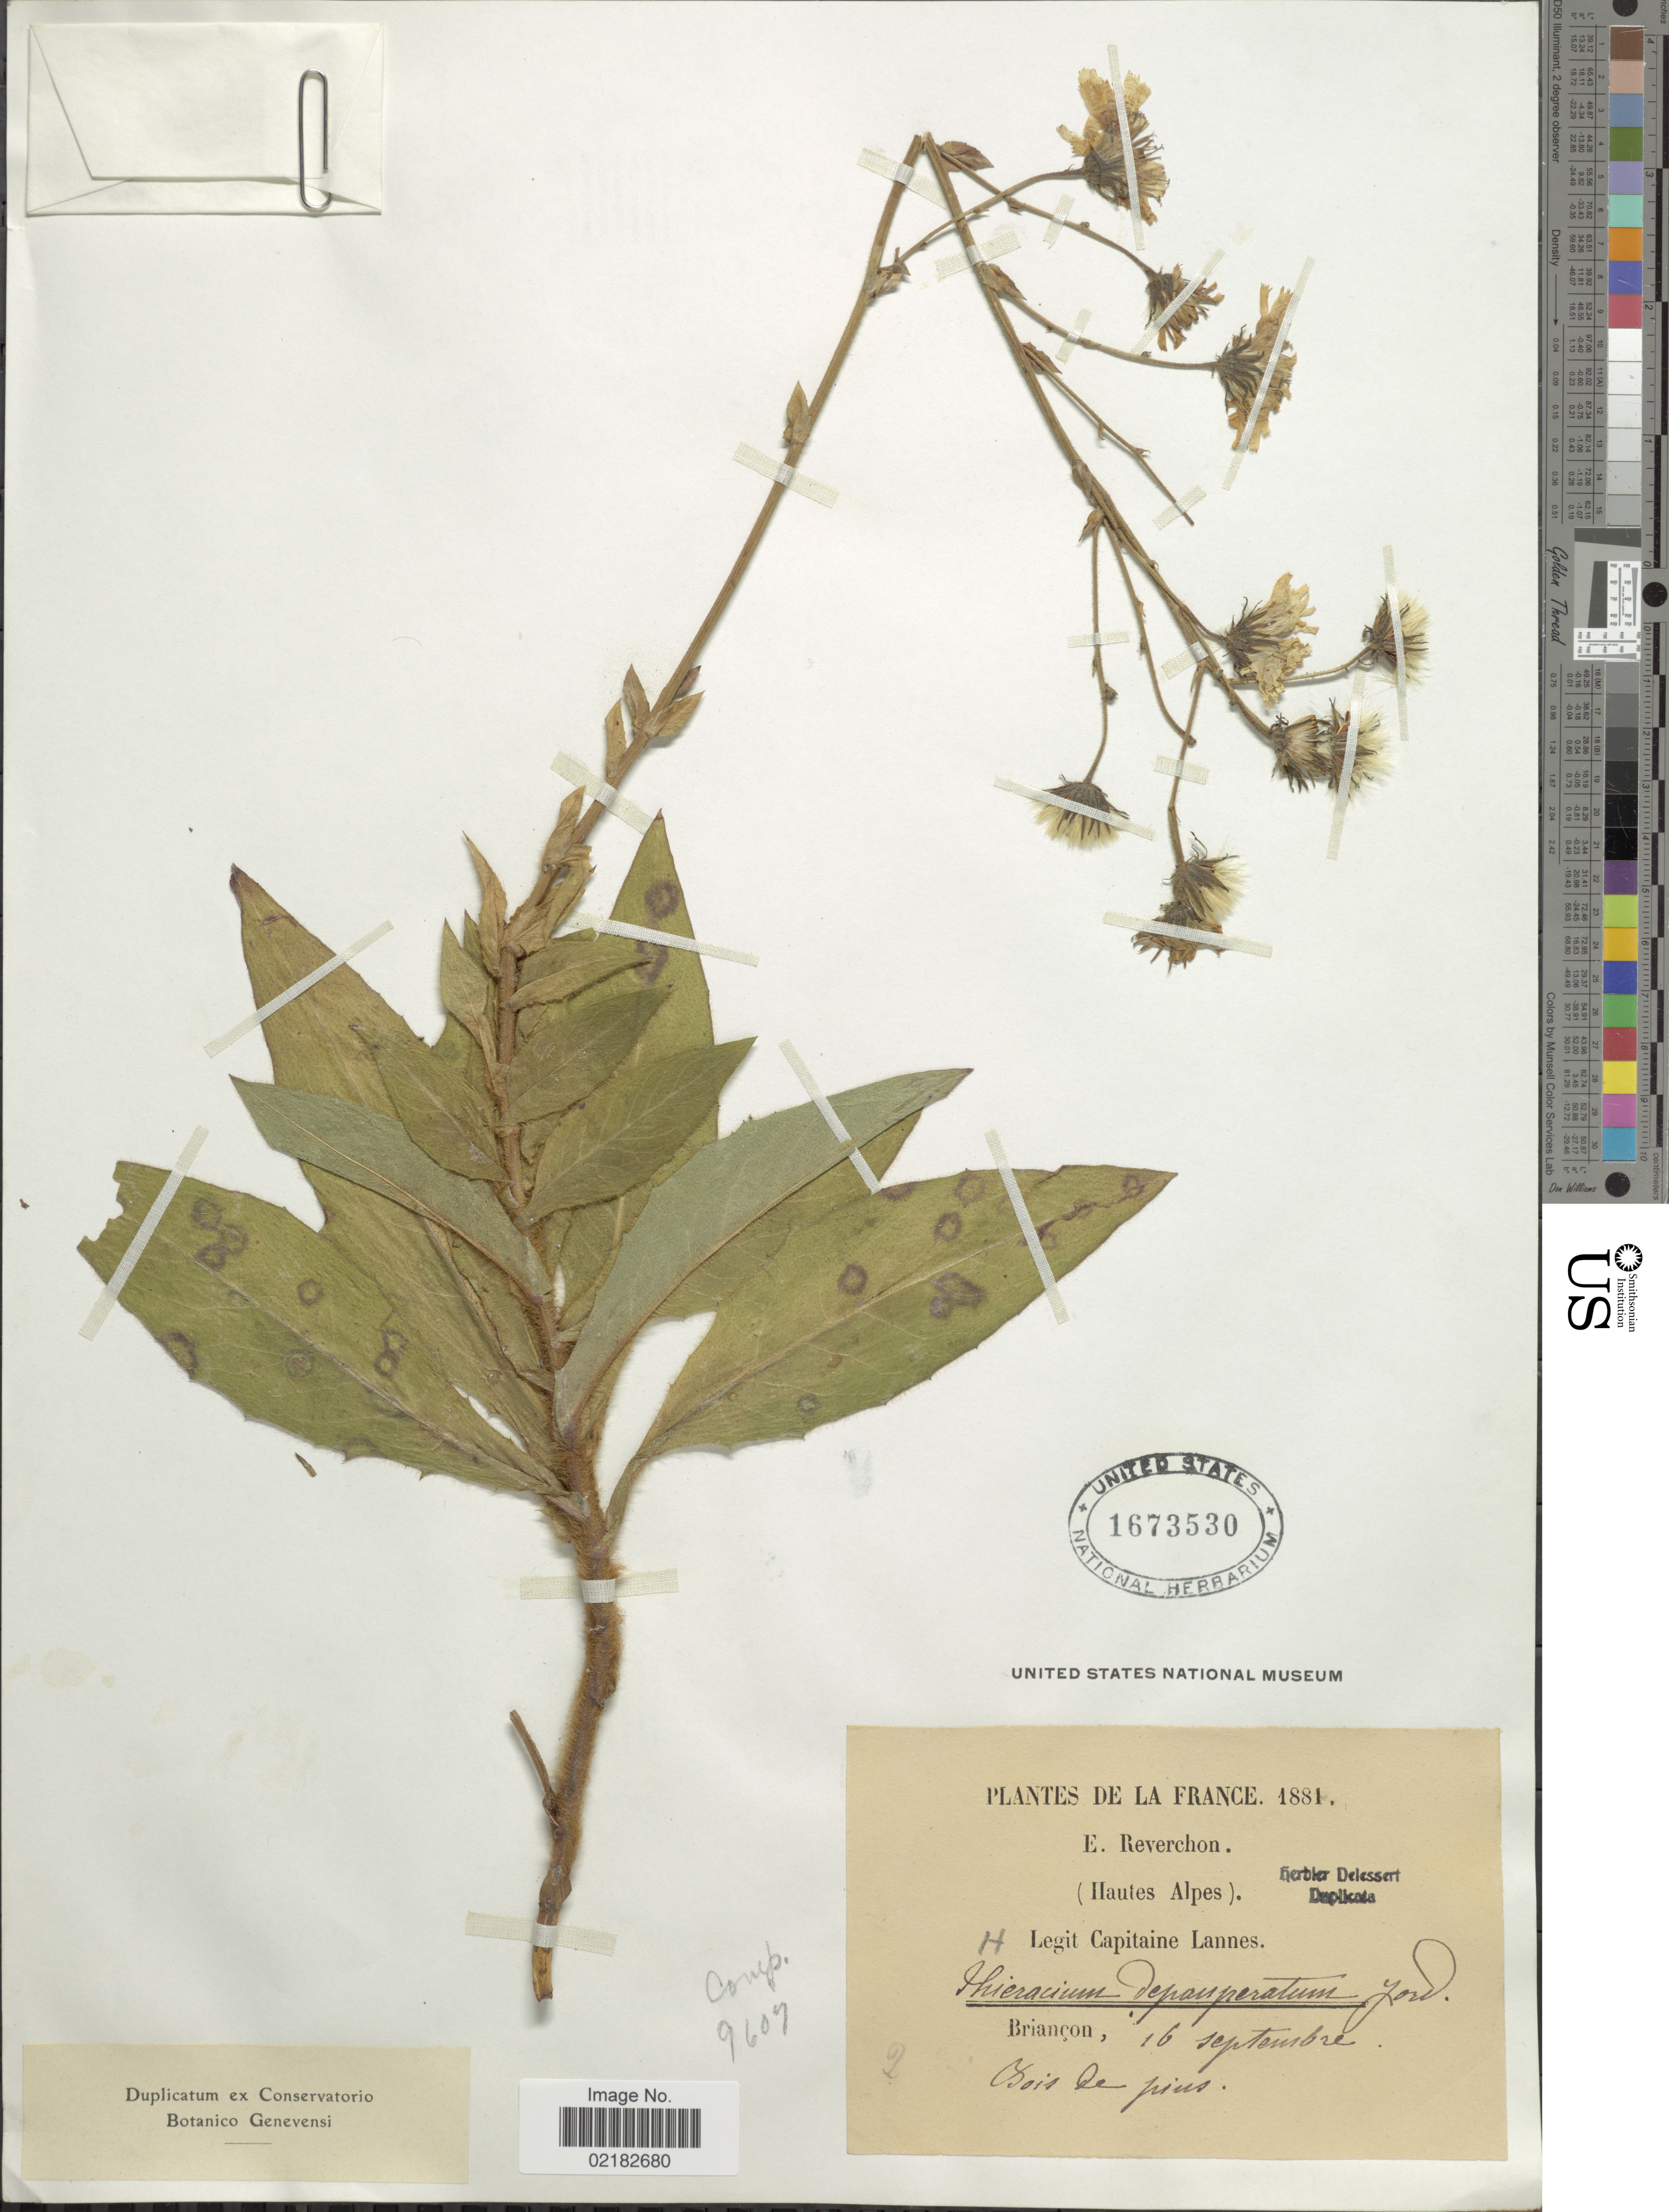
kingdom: Plantae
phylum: Tracheophyta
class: Magnoliopsida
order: Asterales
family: Asteraceae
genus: Hieracium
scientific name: Hieracium depauperatum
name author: Jord.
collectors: Lannes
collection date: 1881-09-16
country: France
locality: De La France. Hautes Alpes. Briancon.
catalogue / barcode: US 1673530